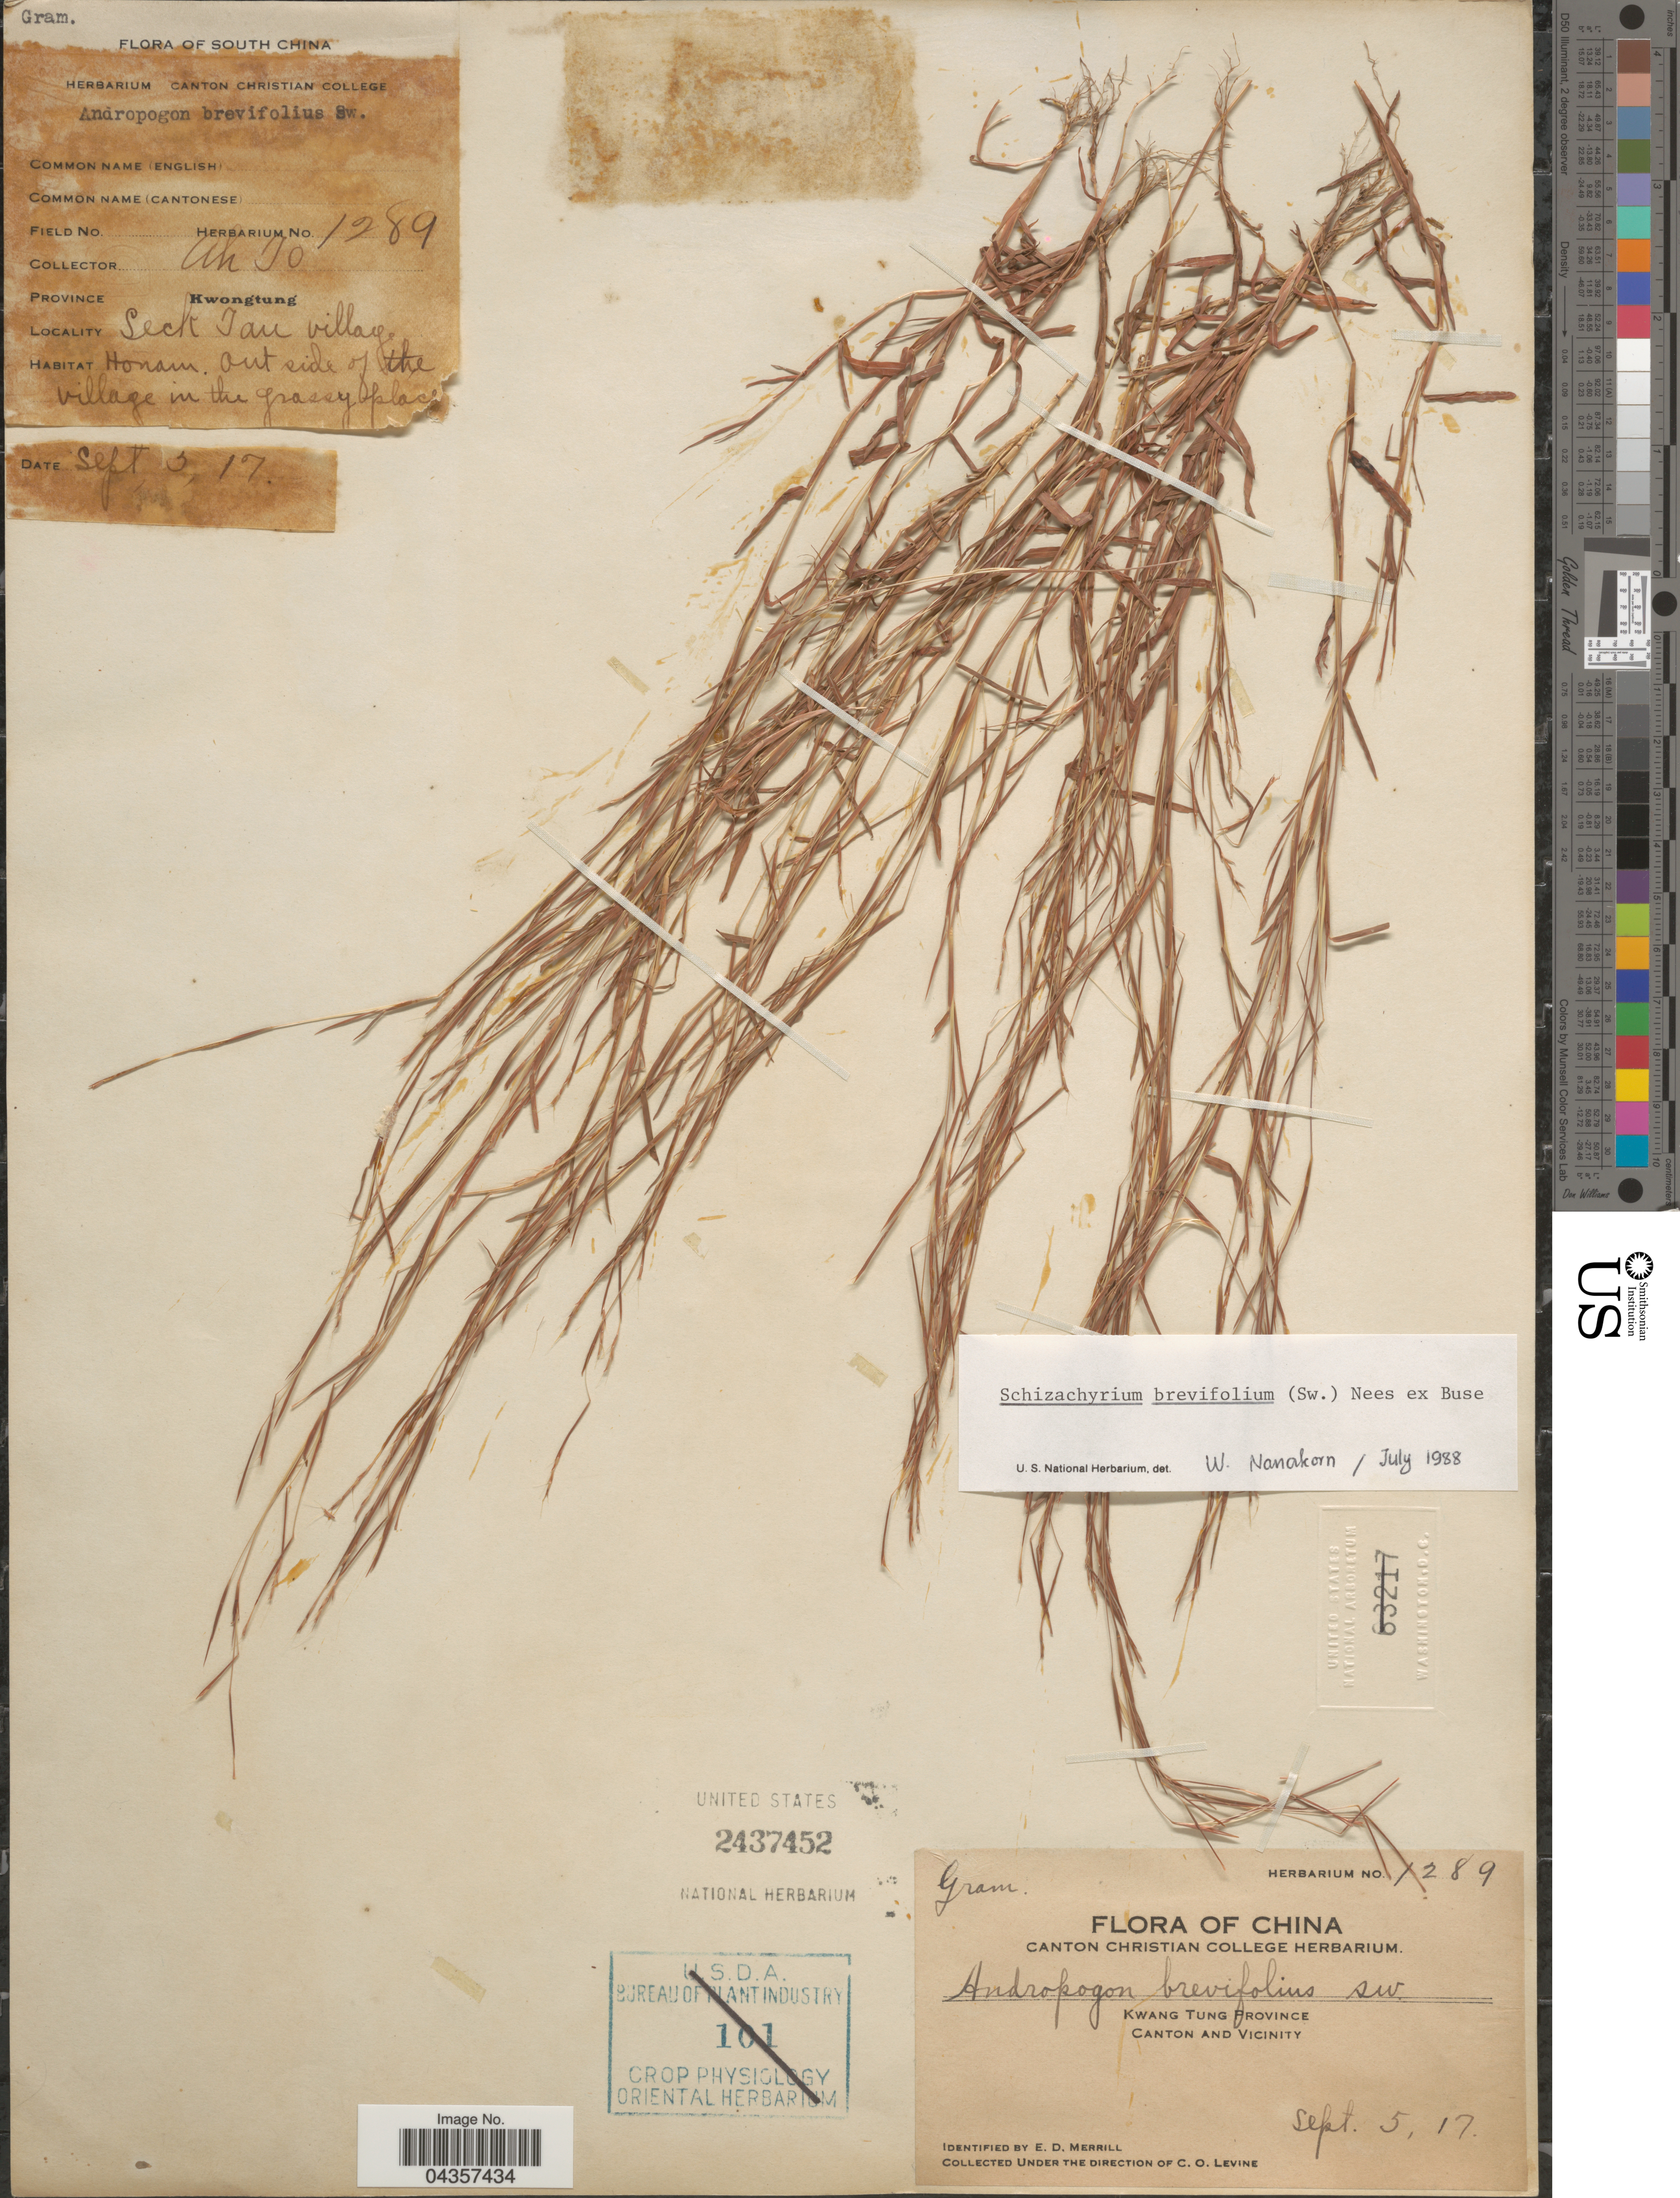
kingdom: Plantae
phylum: Tracheophyta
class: Liliopsida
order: Poales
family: Poaceae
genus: Schizachyrium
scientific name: Schizachyrium brevifolium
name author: (Sw.) Nees ex Büse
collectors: C. O. Levine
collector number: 1289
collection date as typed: Transcribed d/m/y: 5/9/17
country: China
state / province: Guangdong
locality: Kwang Tung Province. Canton and Vicinity. South China. Leck Tau village. Honam. Outside of the village in the grassy place [illegible text].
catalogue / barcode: US 2437452